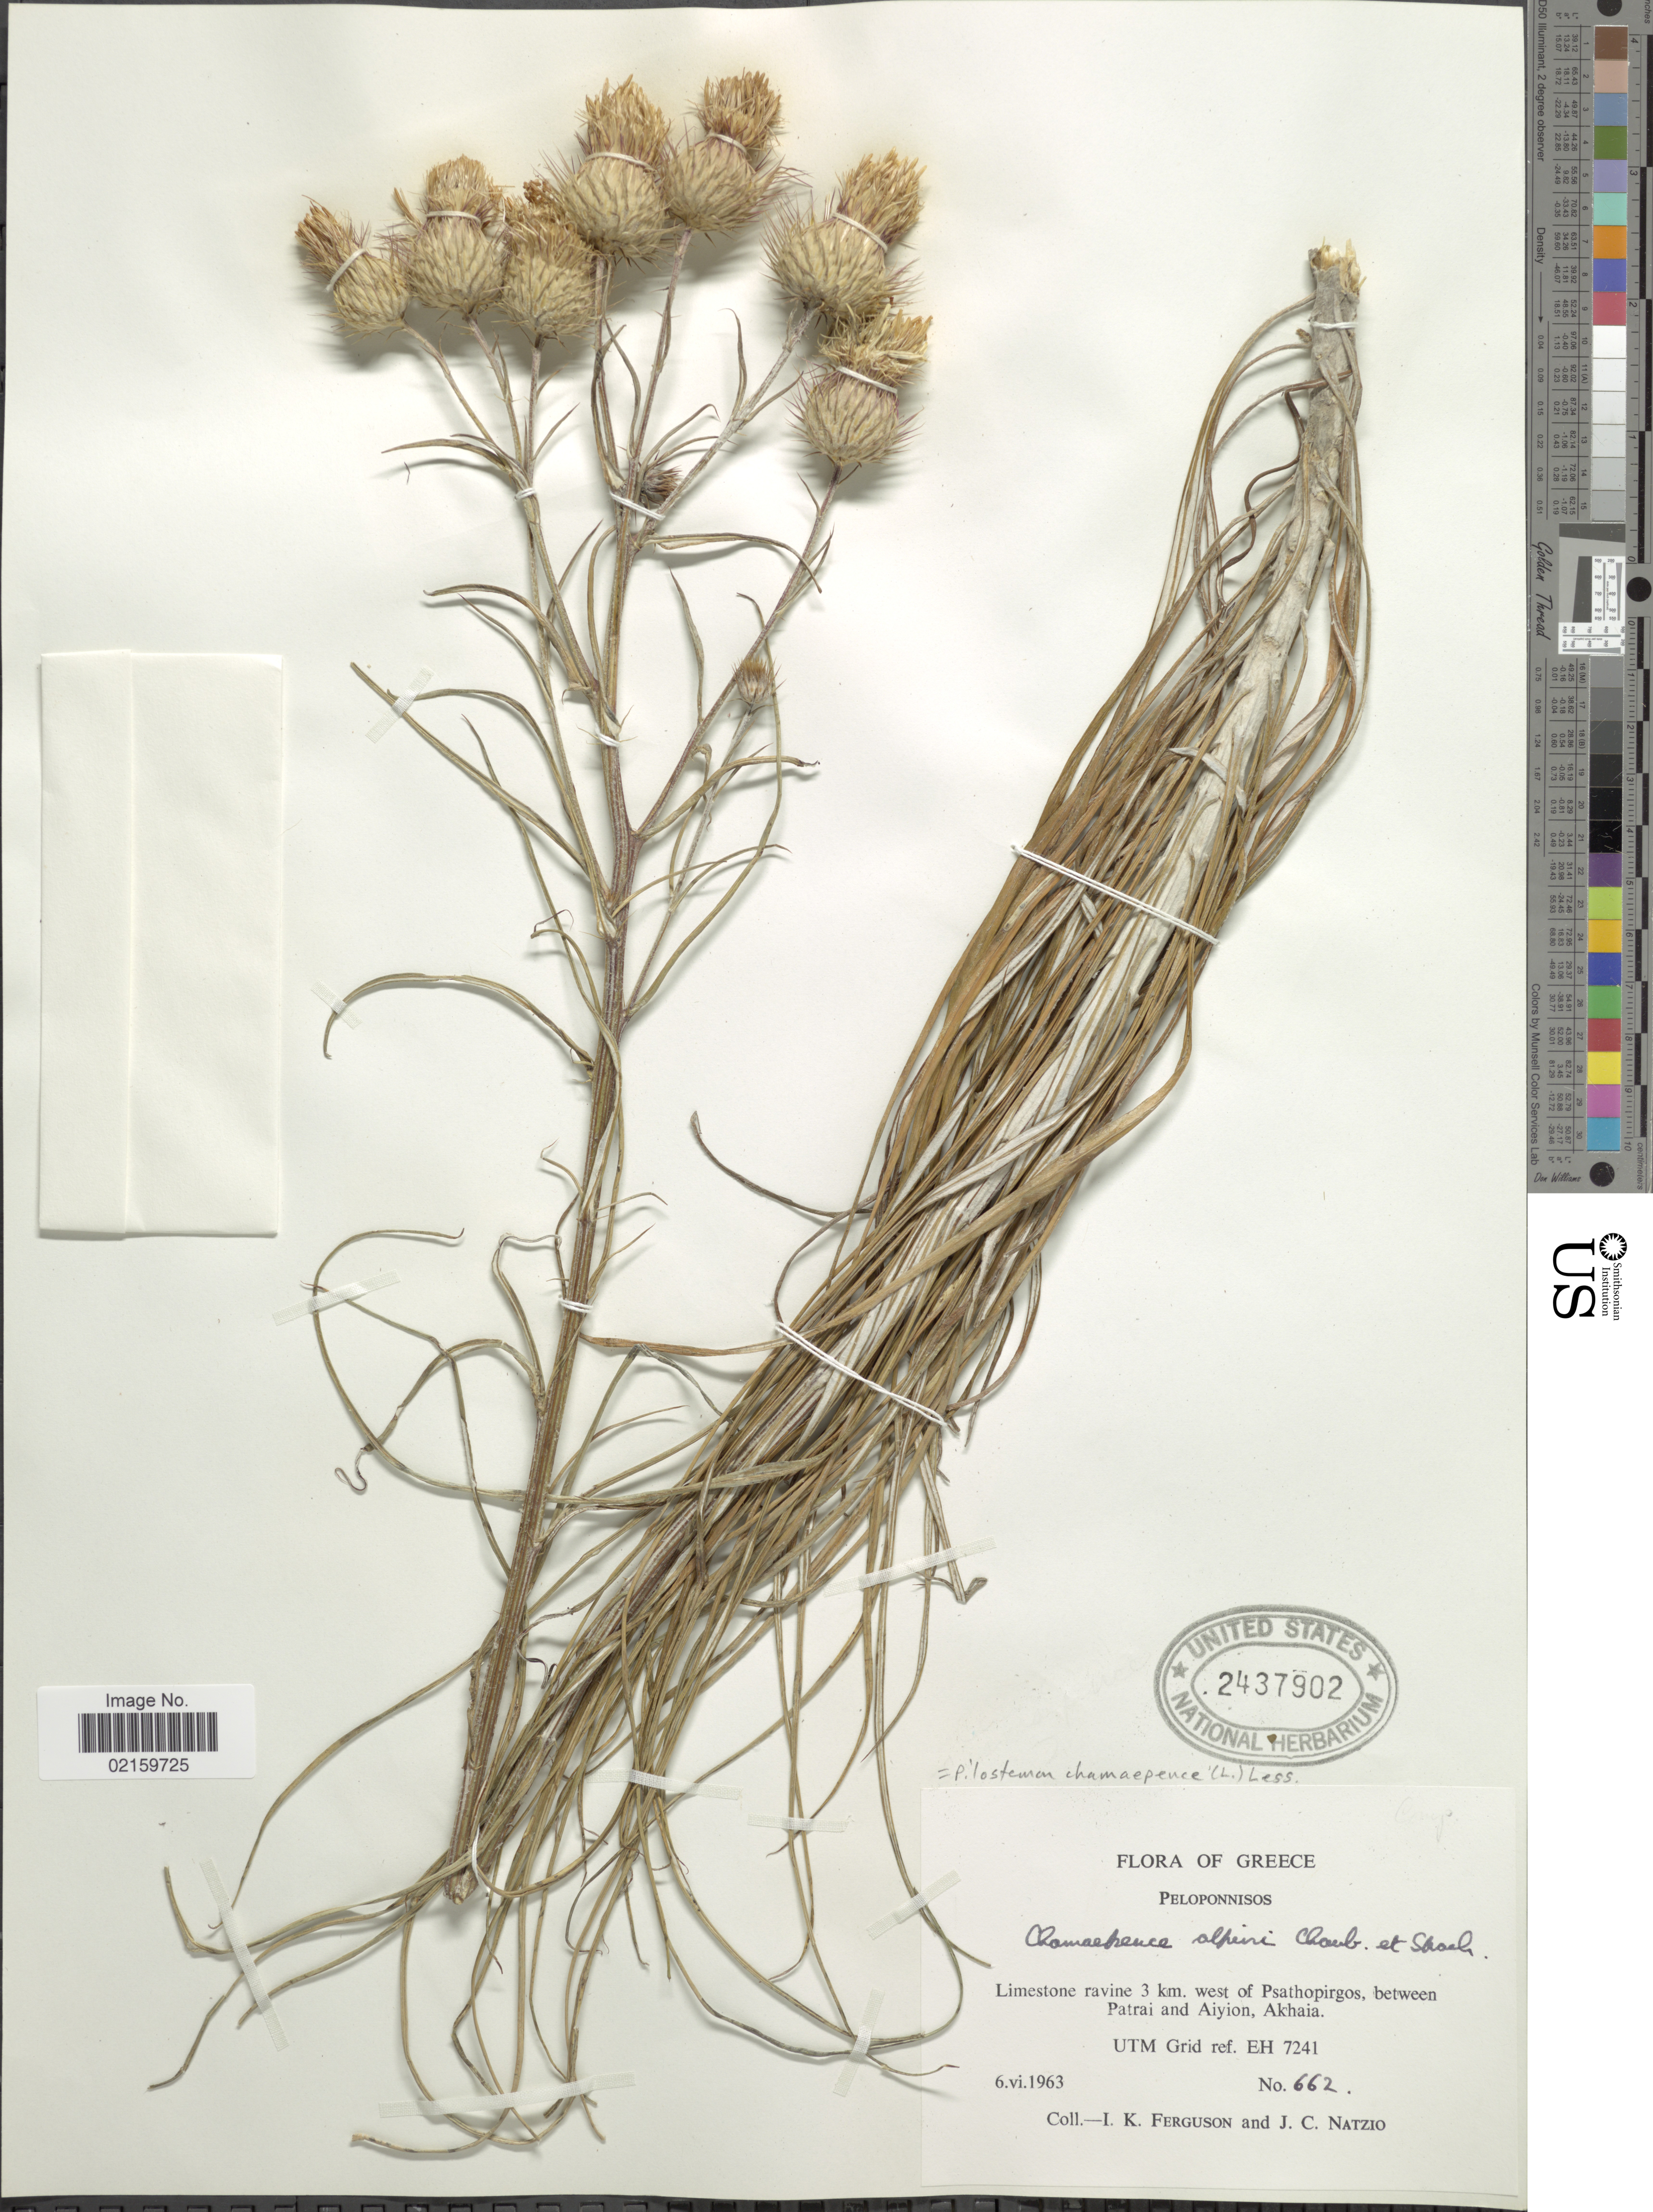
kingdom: Plantae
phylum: Tracheophyta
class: Magnoliopsida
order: Asterales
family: Asteraceae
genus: Ptilostemon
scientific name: Ptilostemon chamaepeuce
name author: (L.) Less.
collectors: I. K. Ferguson & J. Natzio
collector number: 662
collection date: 1963-06-06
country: Greece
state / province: Peloponnese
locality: Peloponnisos. Limeston ravine 3 km. west of Psathopirgos, between Patrai and Aiyion, Akhaia. UTM GRid ref. EH 7241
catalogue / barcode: US 2437902